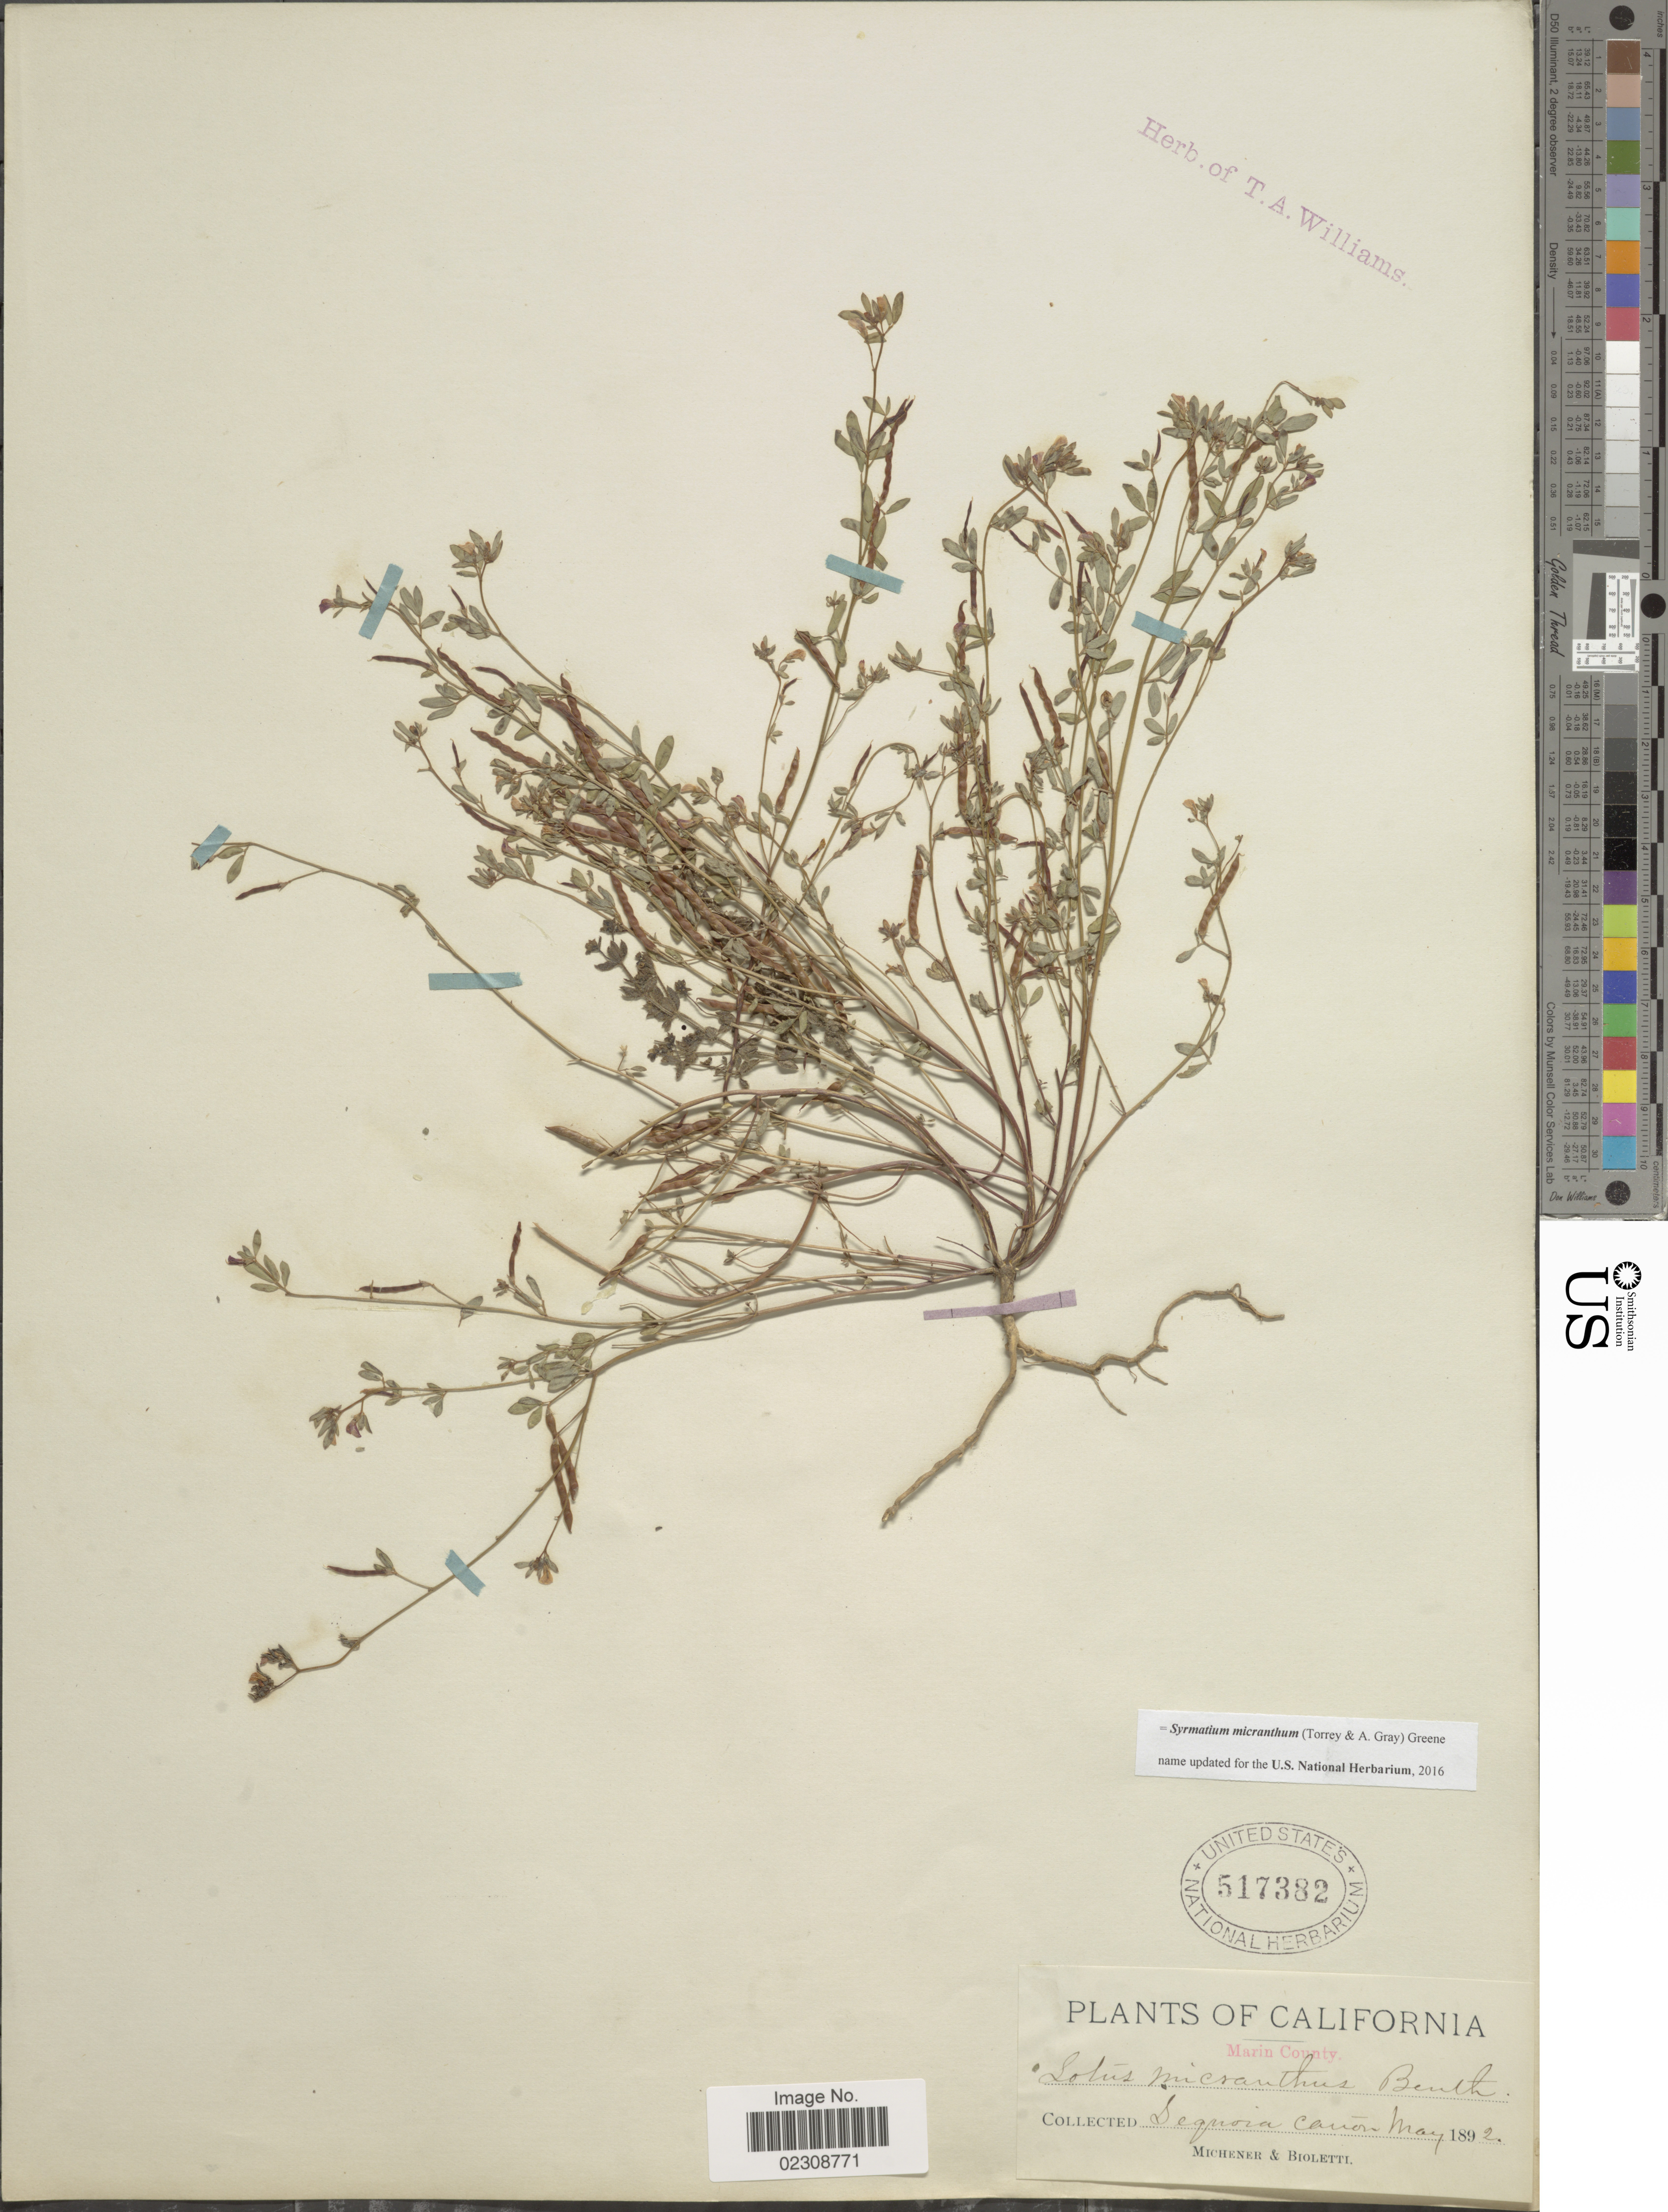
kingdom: Plantae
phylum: Tracheophyta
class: Magnoliopsida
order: Fabales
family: Fabaceae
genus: Syrmatium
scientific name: Syrmatium micranthum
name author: (Torr. & A. Gray) Greene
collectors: -. Michener & -- Bioletti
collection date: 1892-05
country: United States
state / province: California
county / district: Marin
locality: Marin County. Sequoia Cañon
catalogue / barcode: US 517382